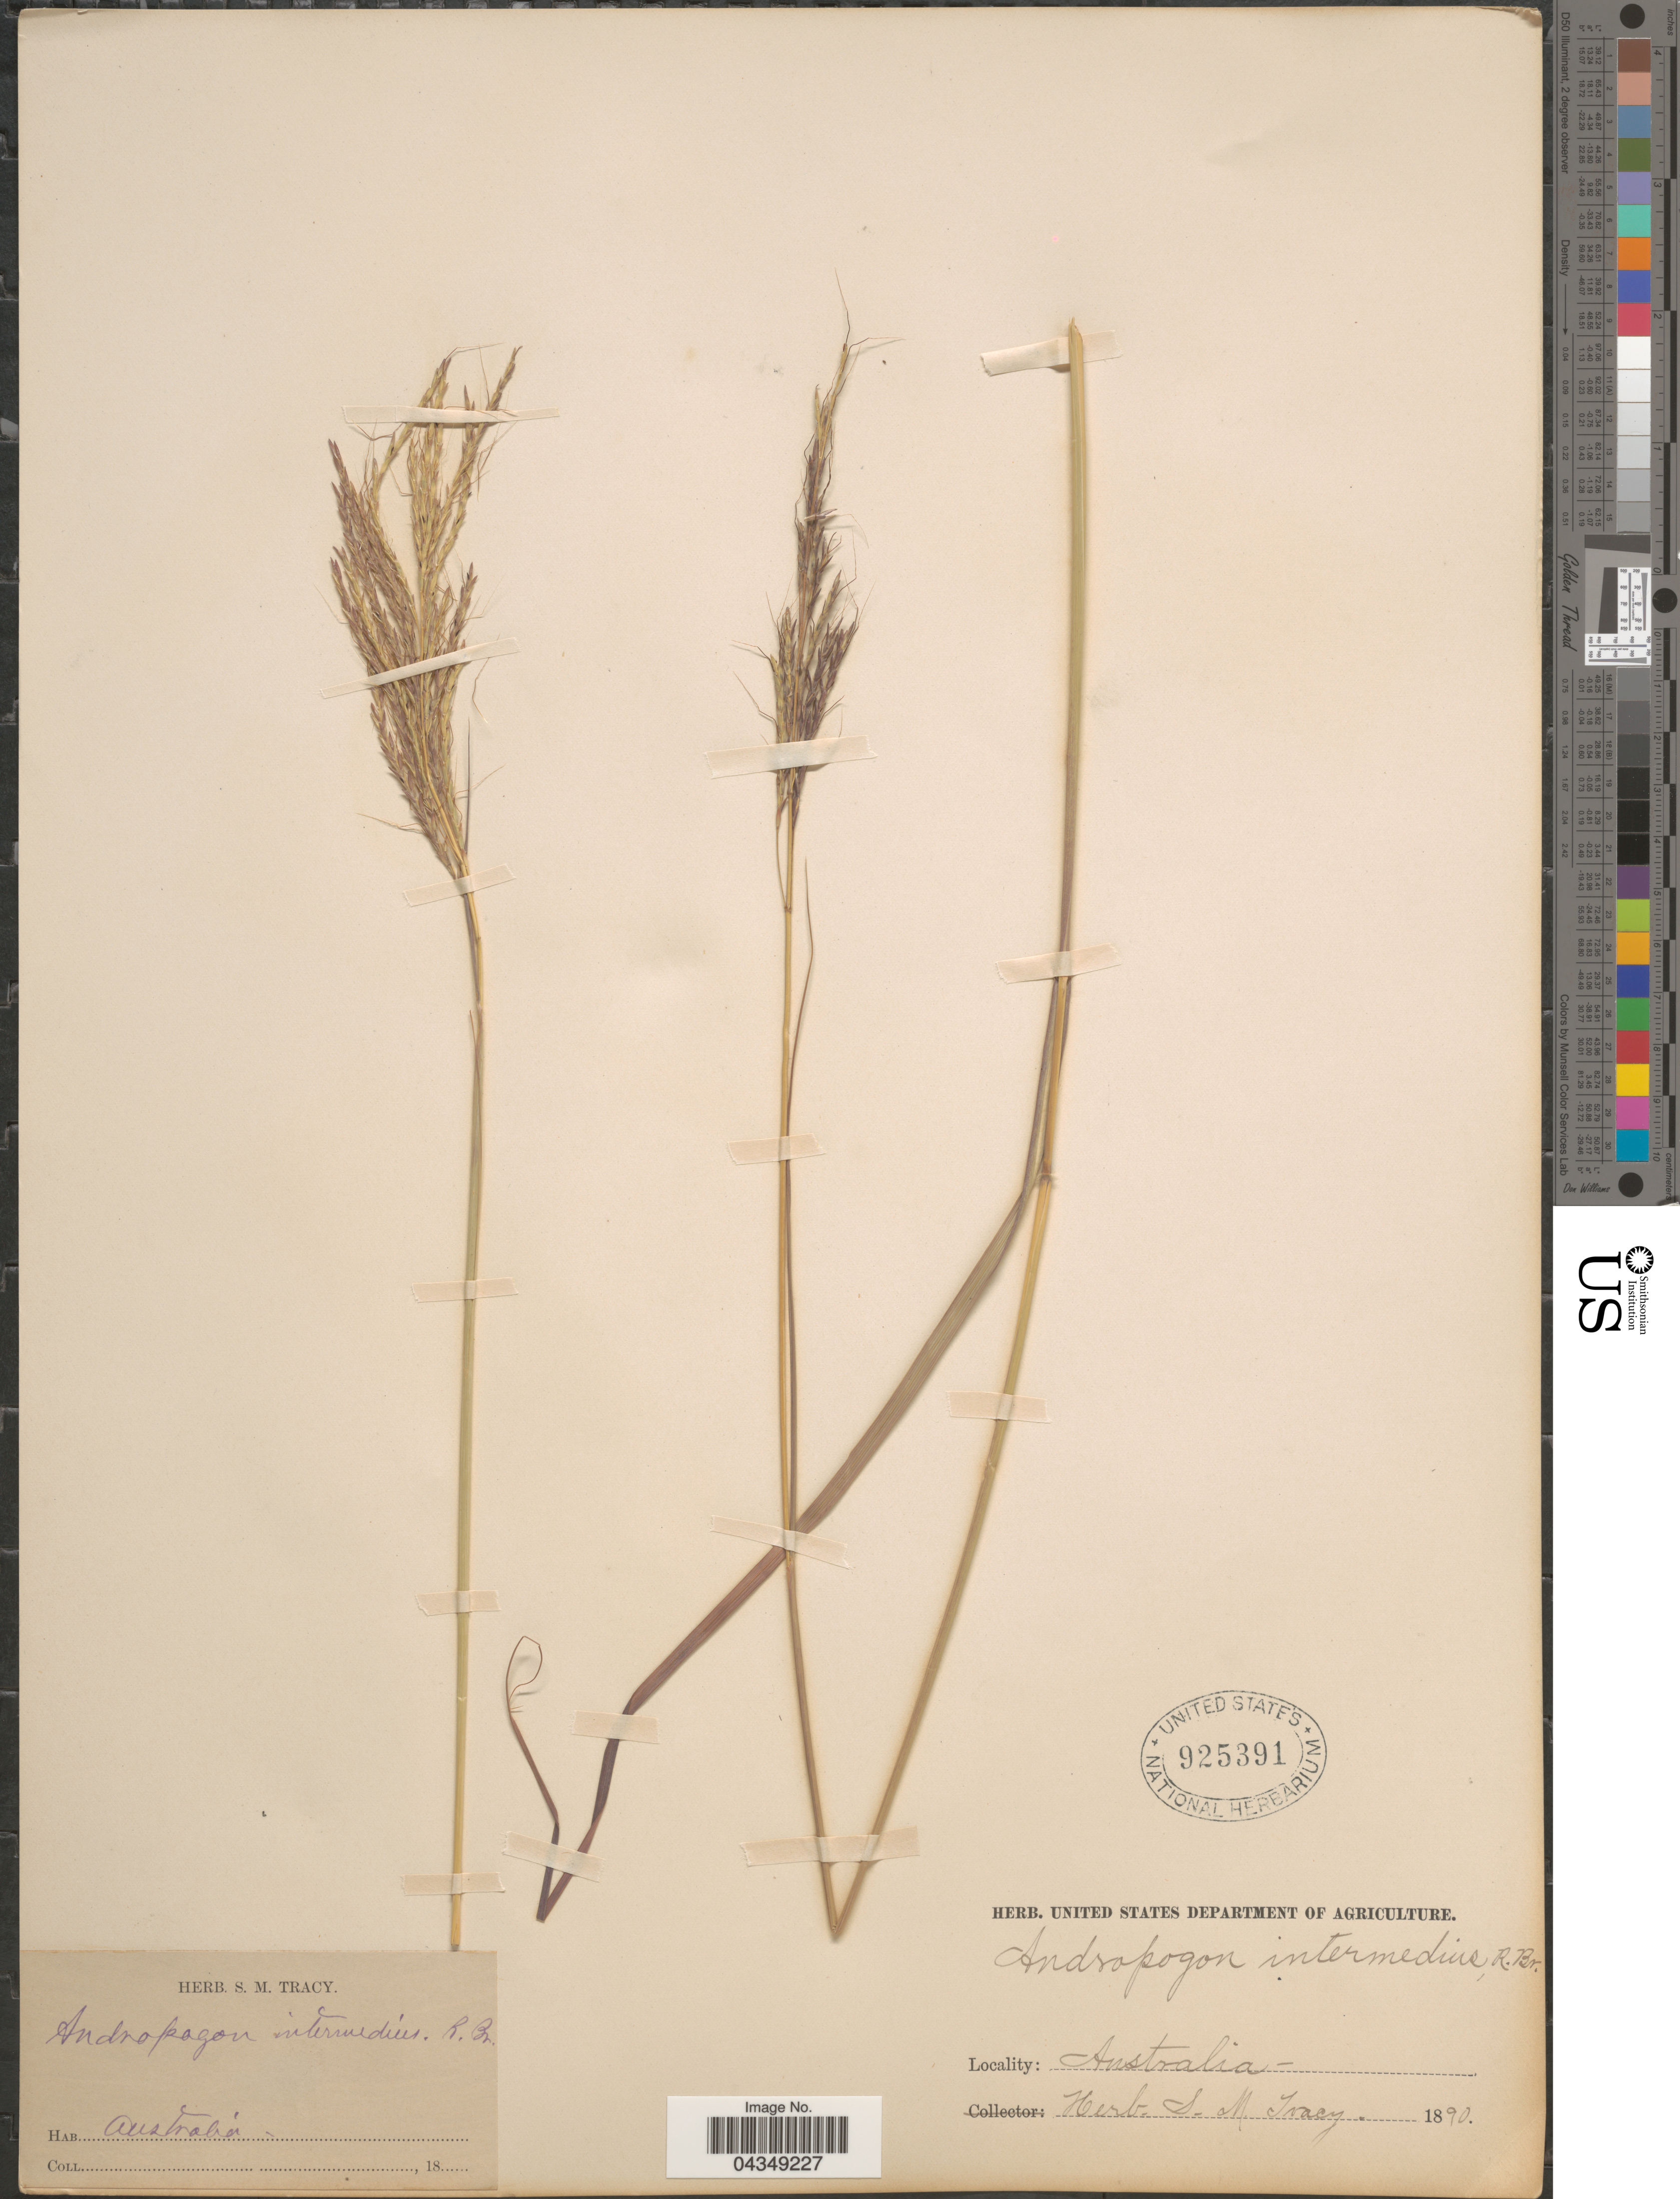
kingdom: Plantae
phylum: Tracheophyta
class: Liliopsida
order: Poales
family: Poaceae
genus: Bothriochloa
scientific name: Bothriochloa bladhii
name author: (Retz.) S.T. Blake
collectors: Ex herb. S. M. Tracy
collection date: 1890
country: Australia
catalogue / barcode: US 925391